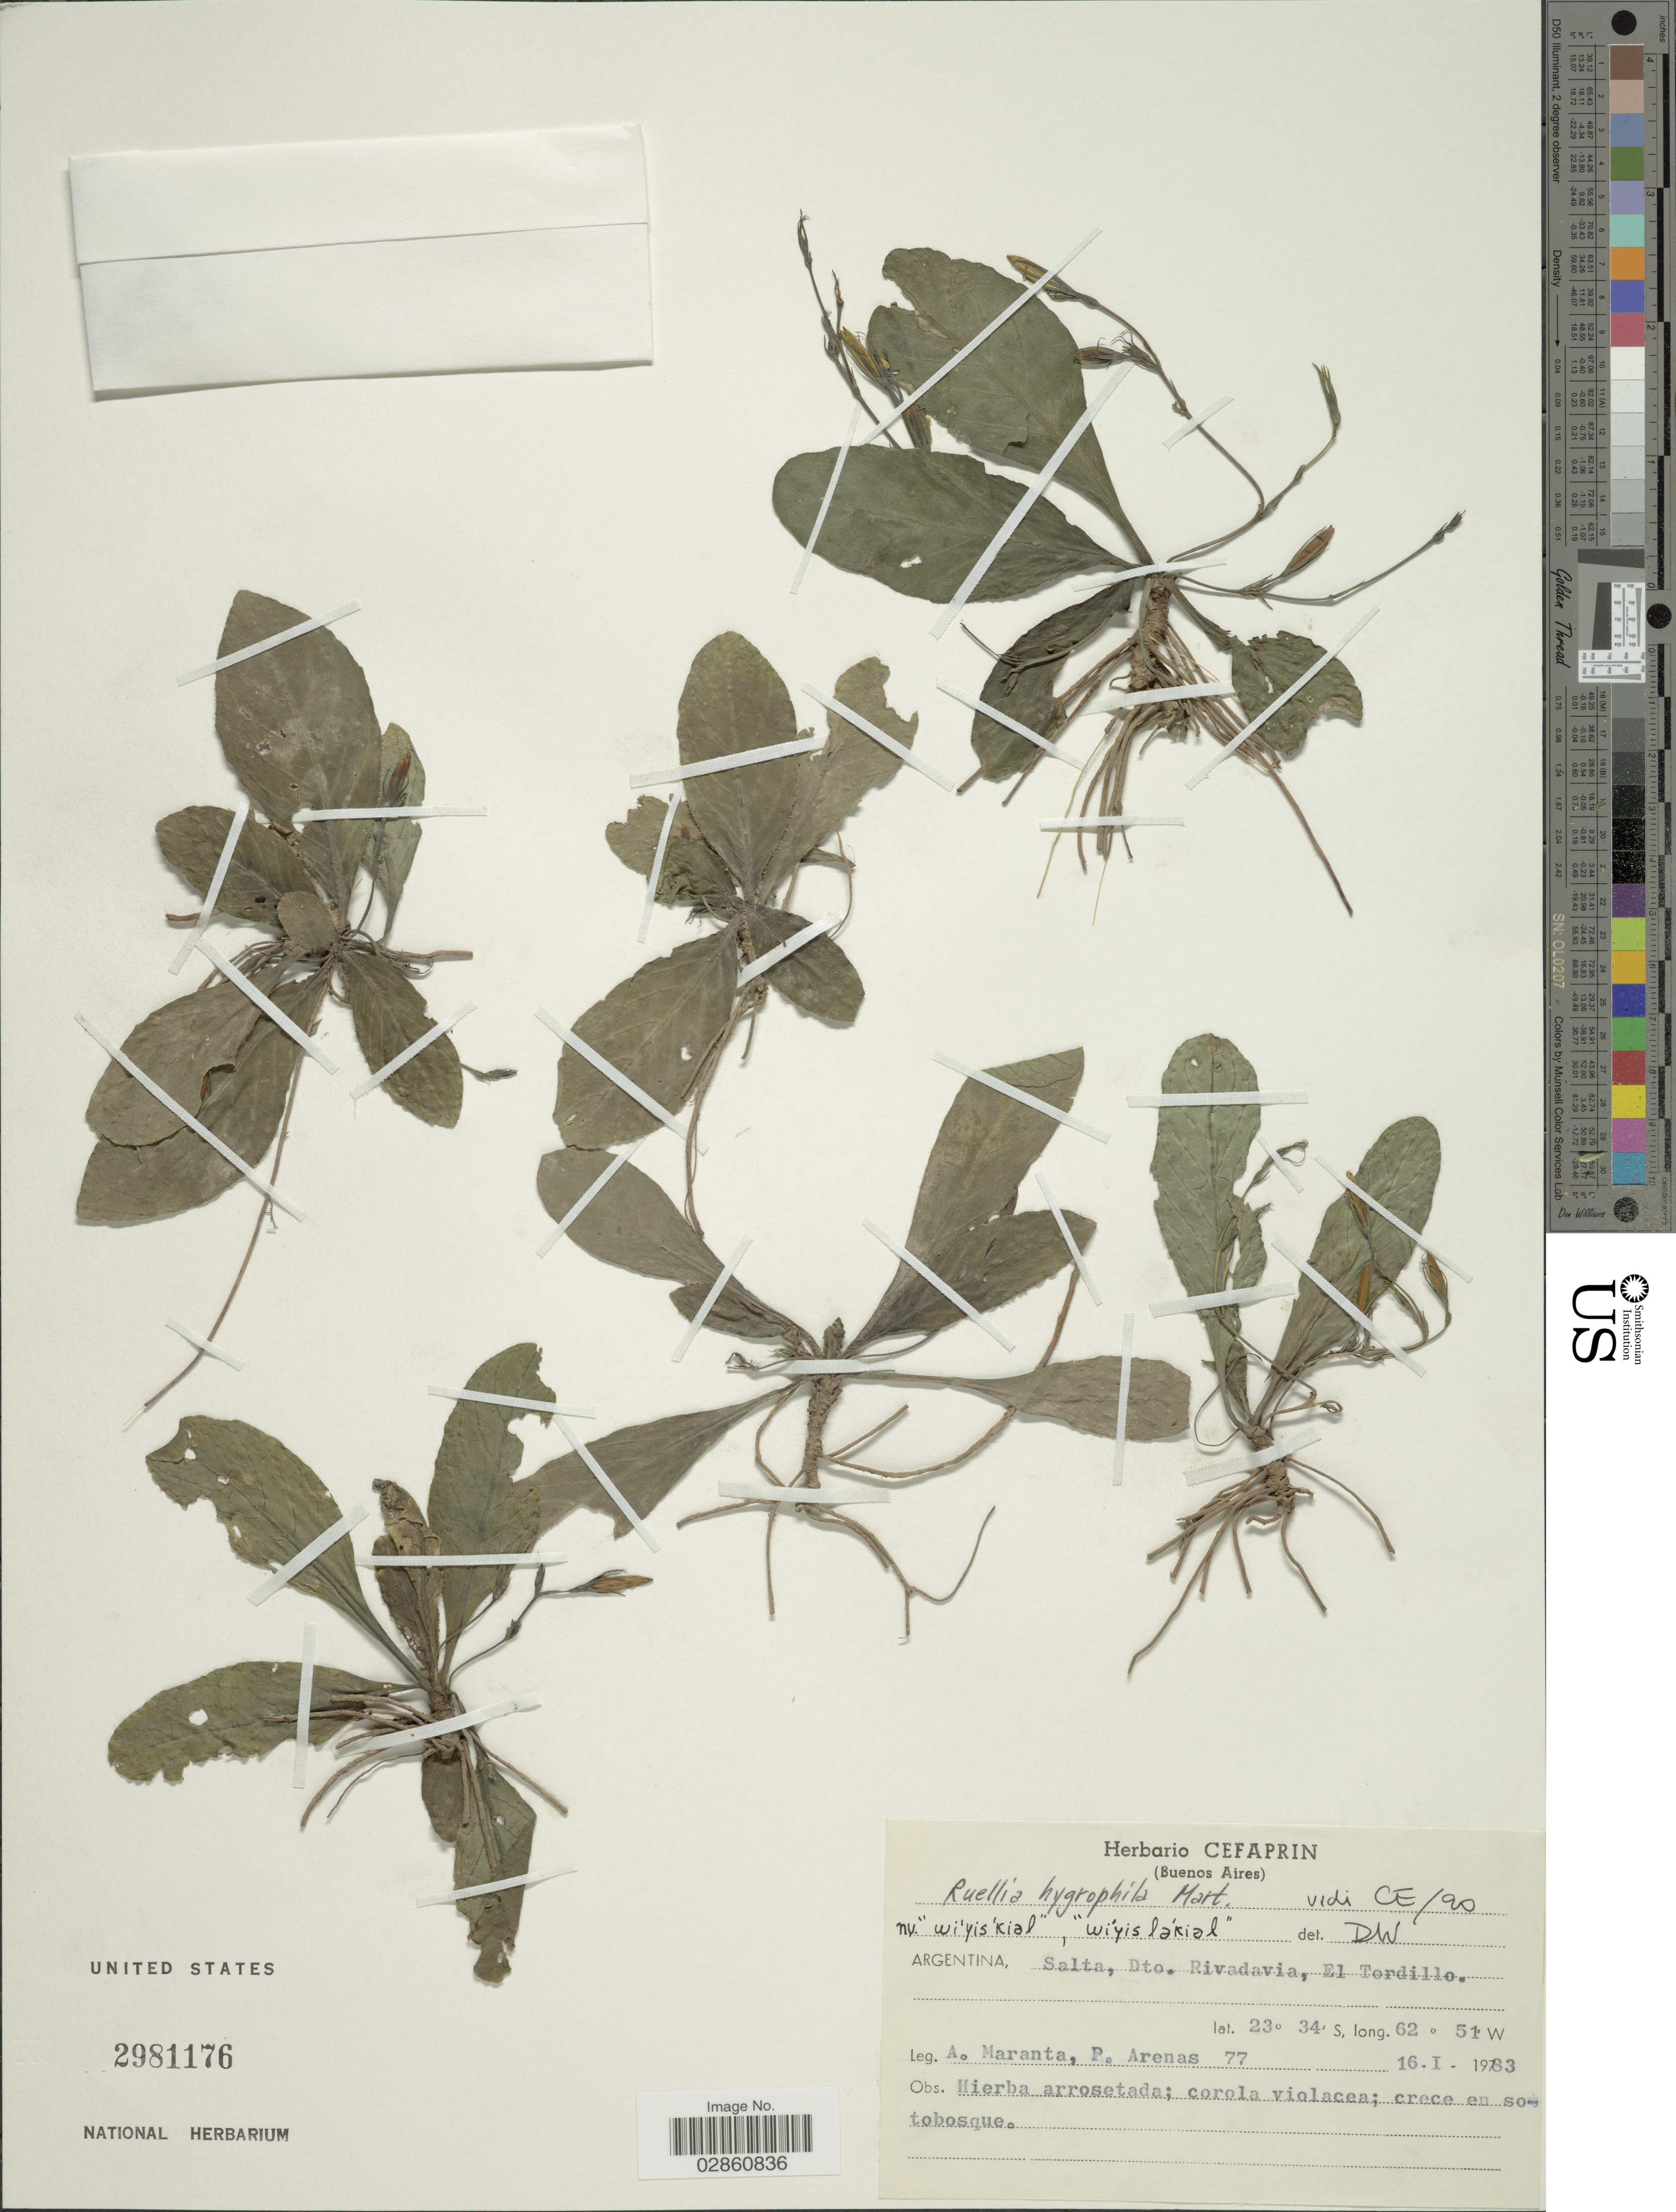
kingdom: Plantae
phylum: Tracheophyta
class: Magnoliopsida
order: Lamiales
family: Acanthaceae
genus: Ruellia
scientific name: Ruellia hygrophila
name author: Mart.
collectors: A. Maranta & P. Arenas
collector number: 77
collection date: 1983-01-16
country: Argentina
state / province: Salta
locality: Dto. Rivadavia, El Tordillo.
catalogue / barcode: US 2981176